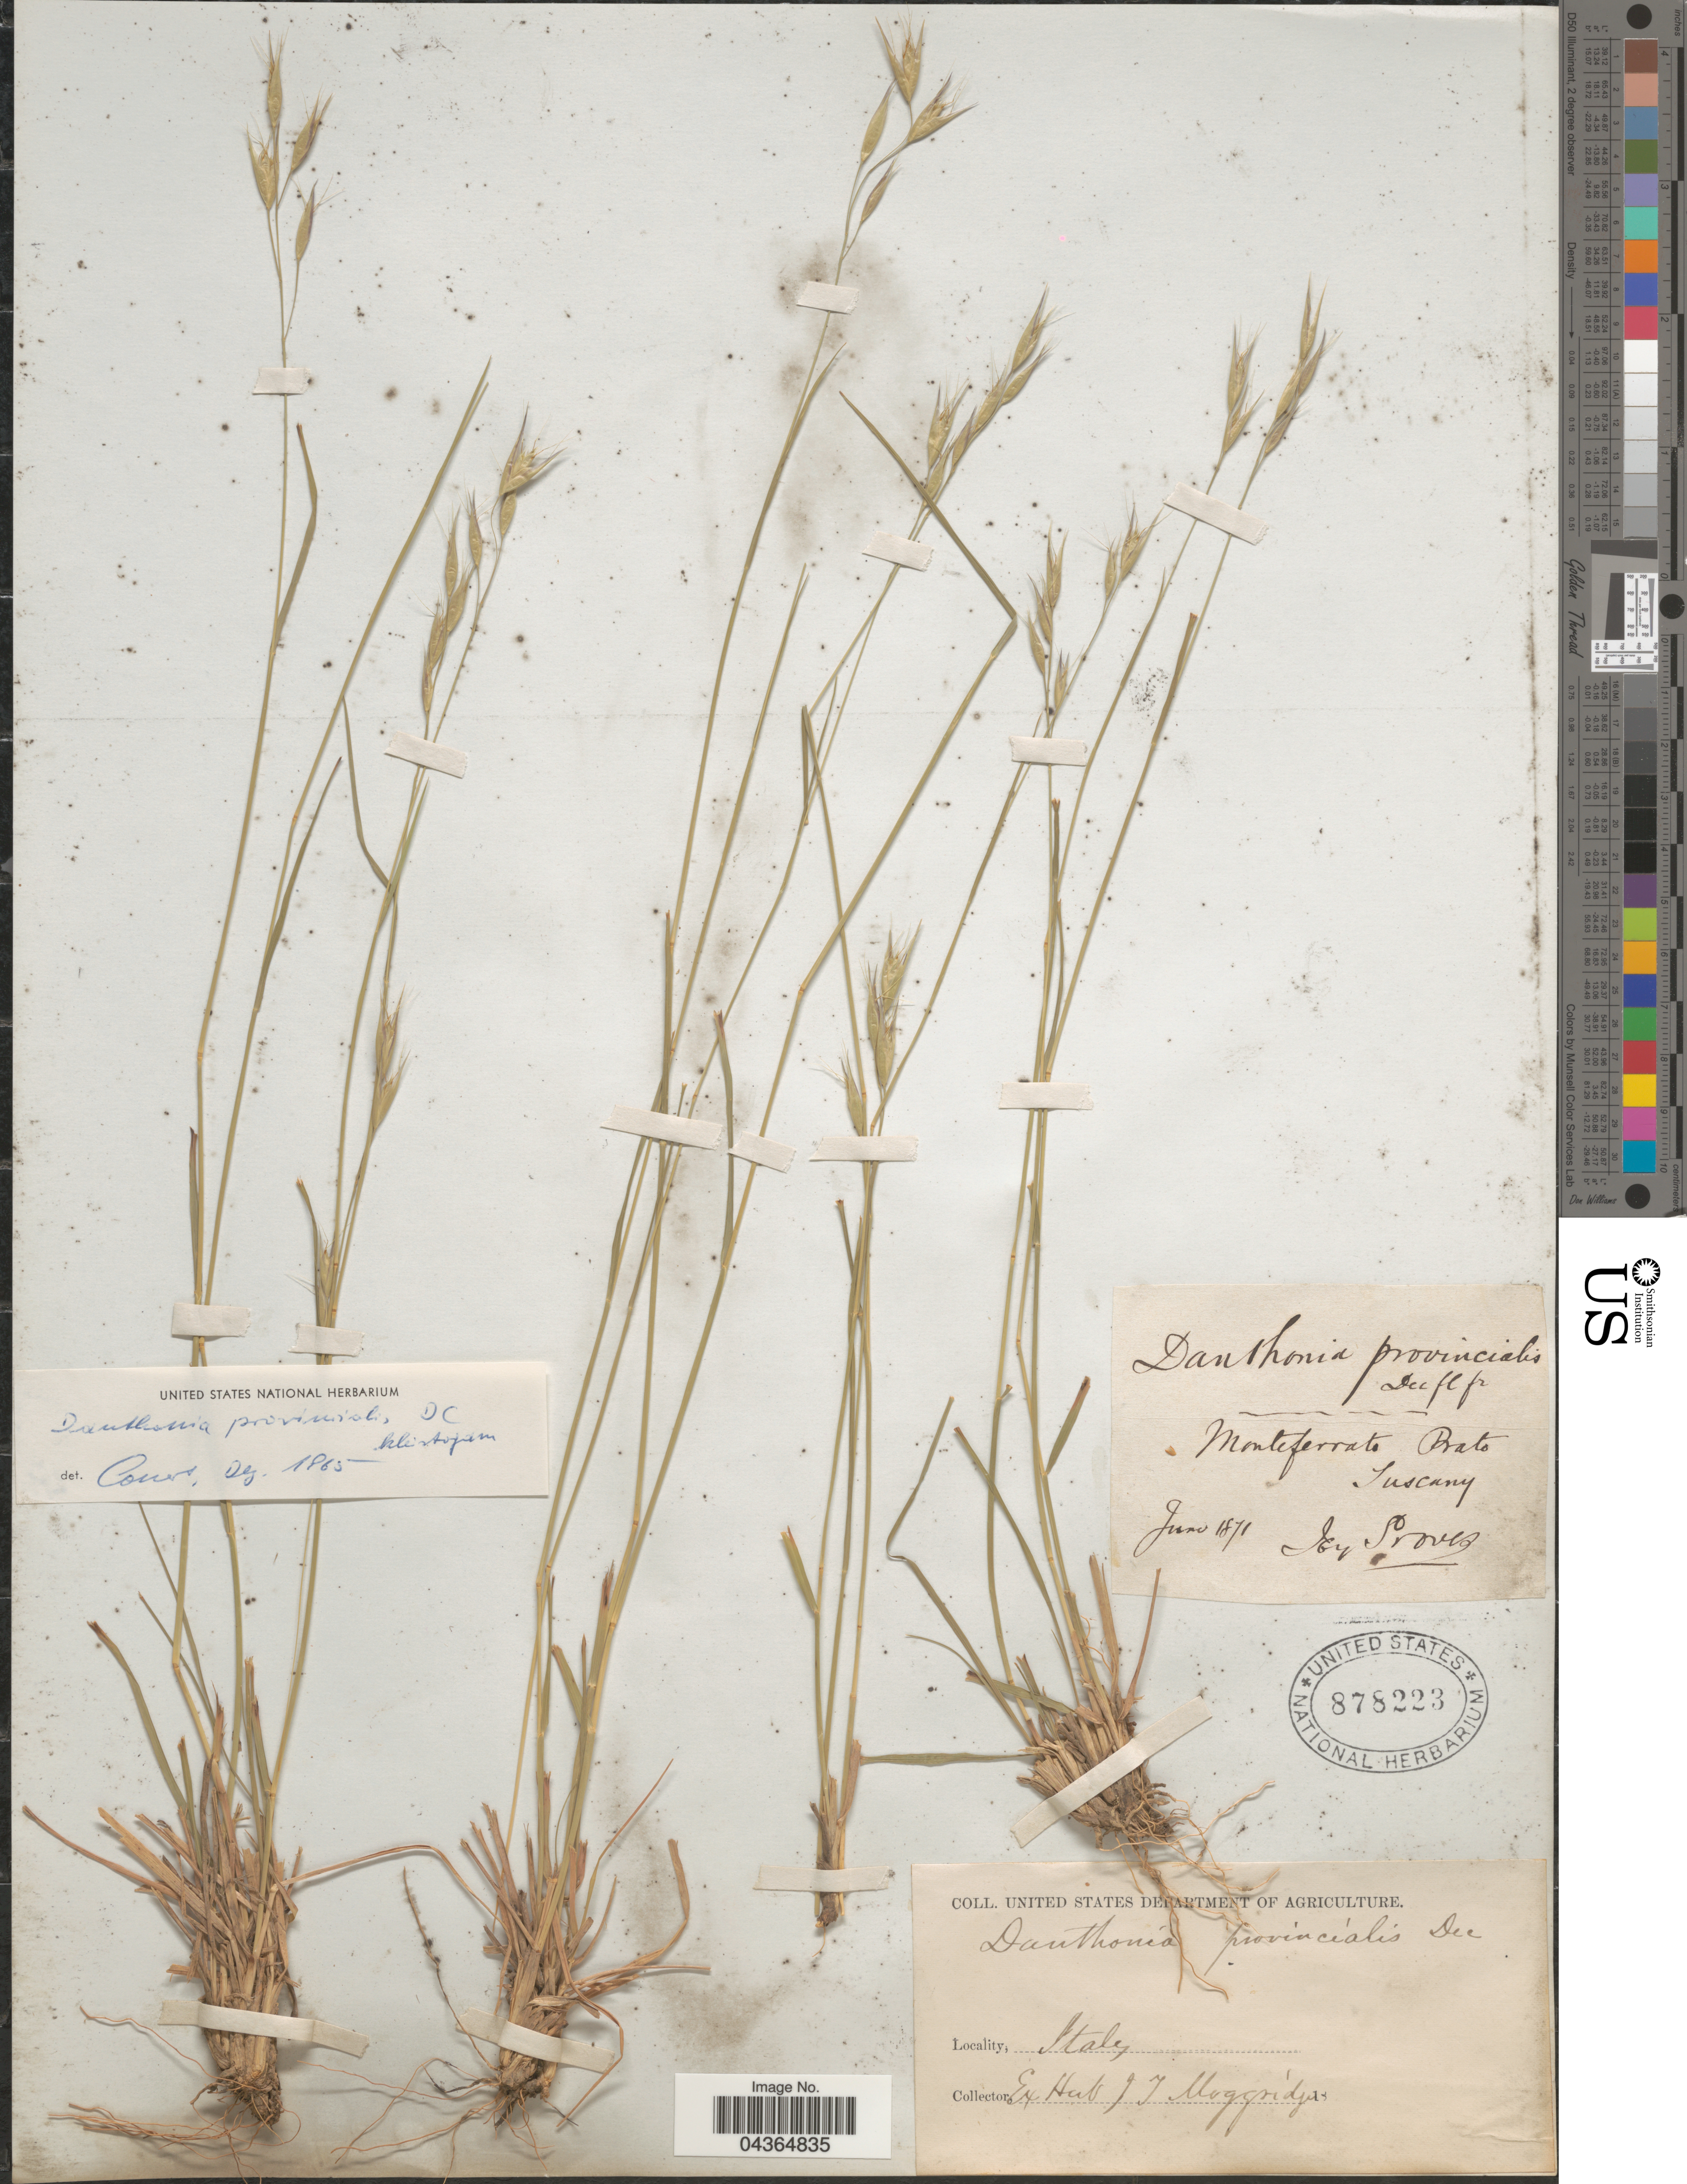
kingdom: Plantae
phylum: Tracheophyta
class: Liliopsida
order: Poales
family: Poaceae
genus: Danthonia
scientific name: Danthonia alpina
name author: Vest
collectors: J. Groves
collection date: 1871-06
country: Italy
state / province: Tuscany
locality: Monteferrato Prato.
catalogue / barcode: US 878223